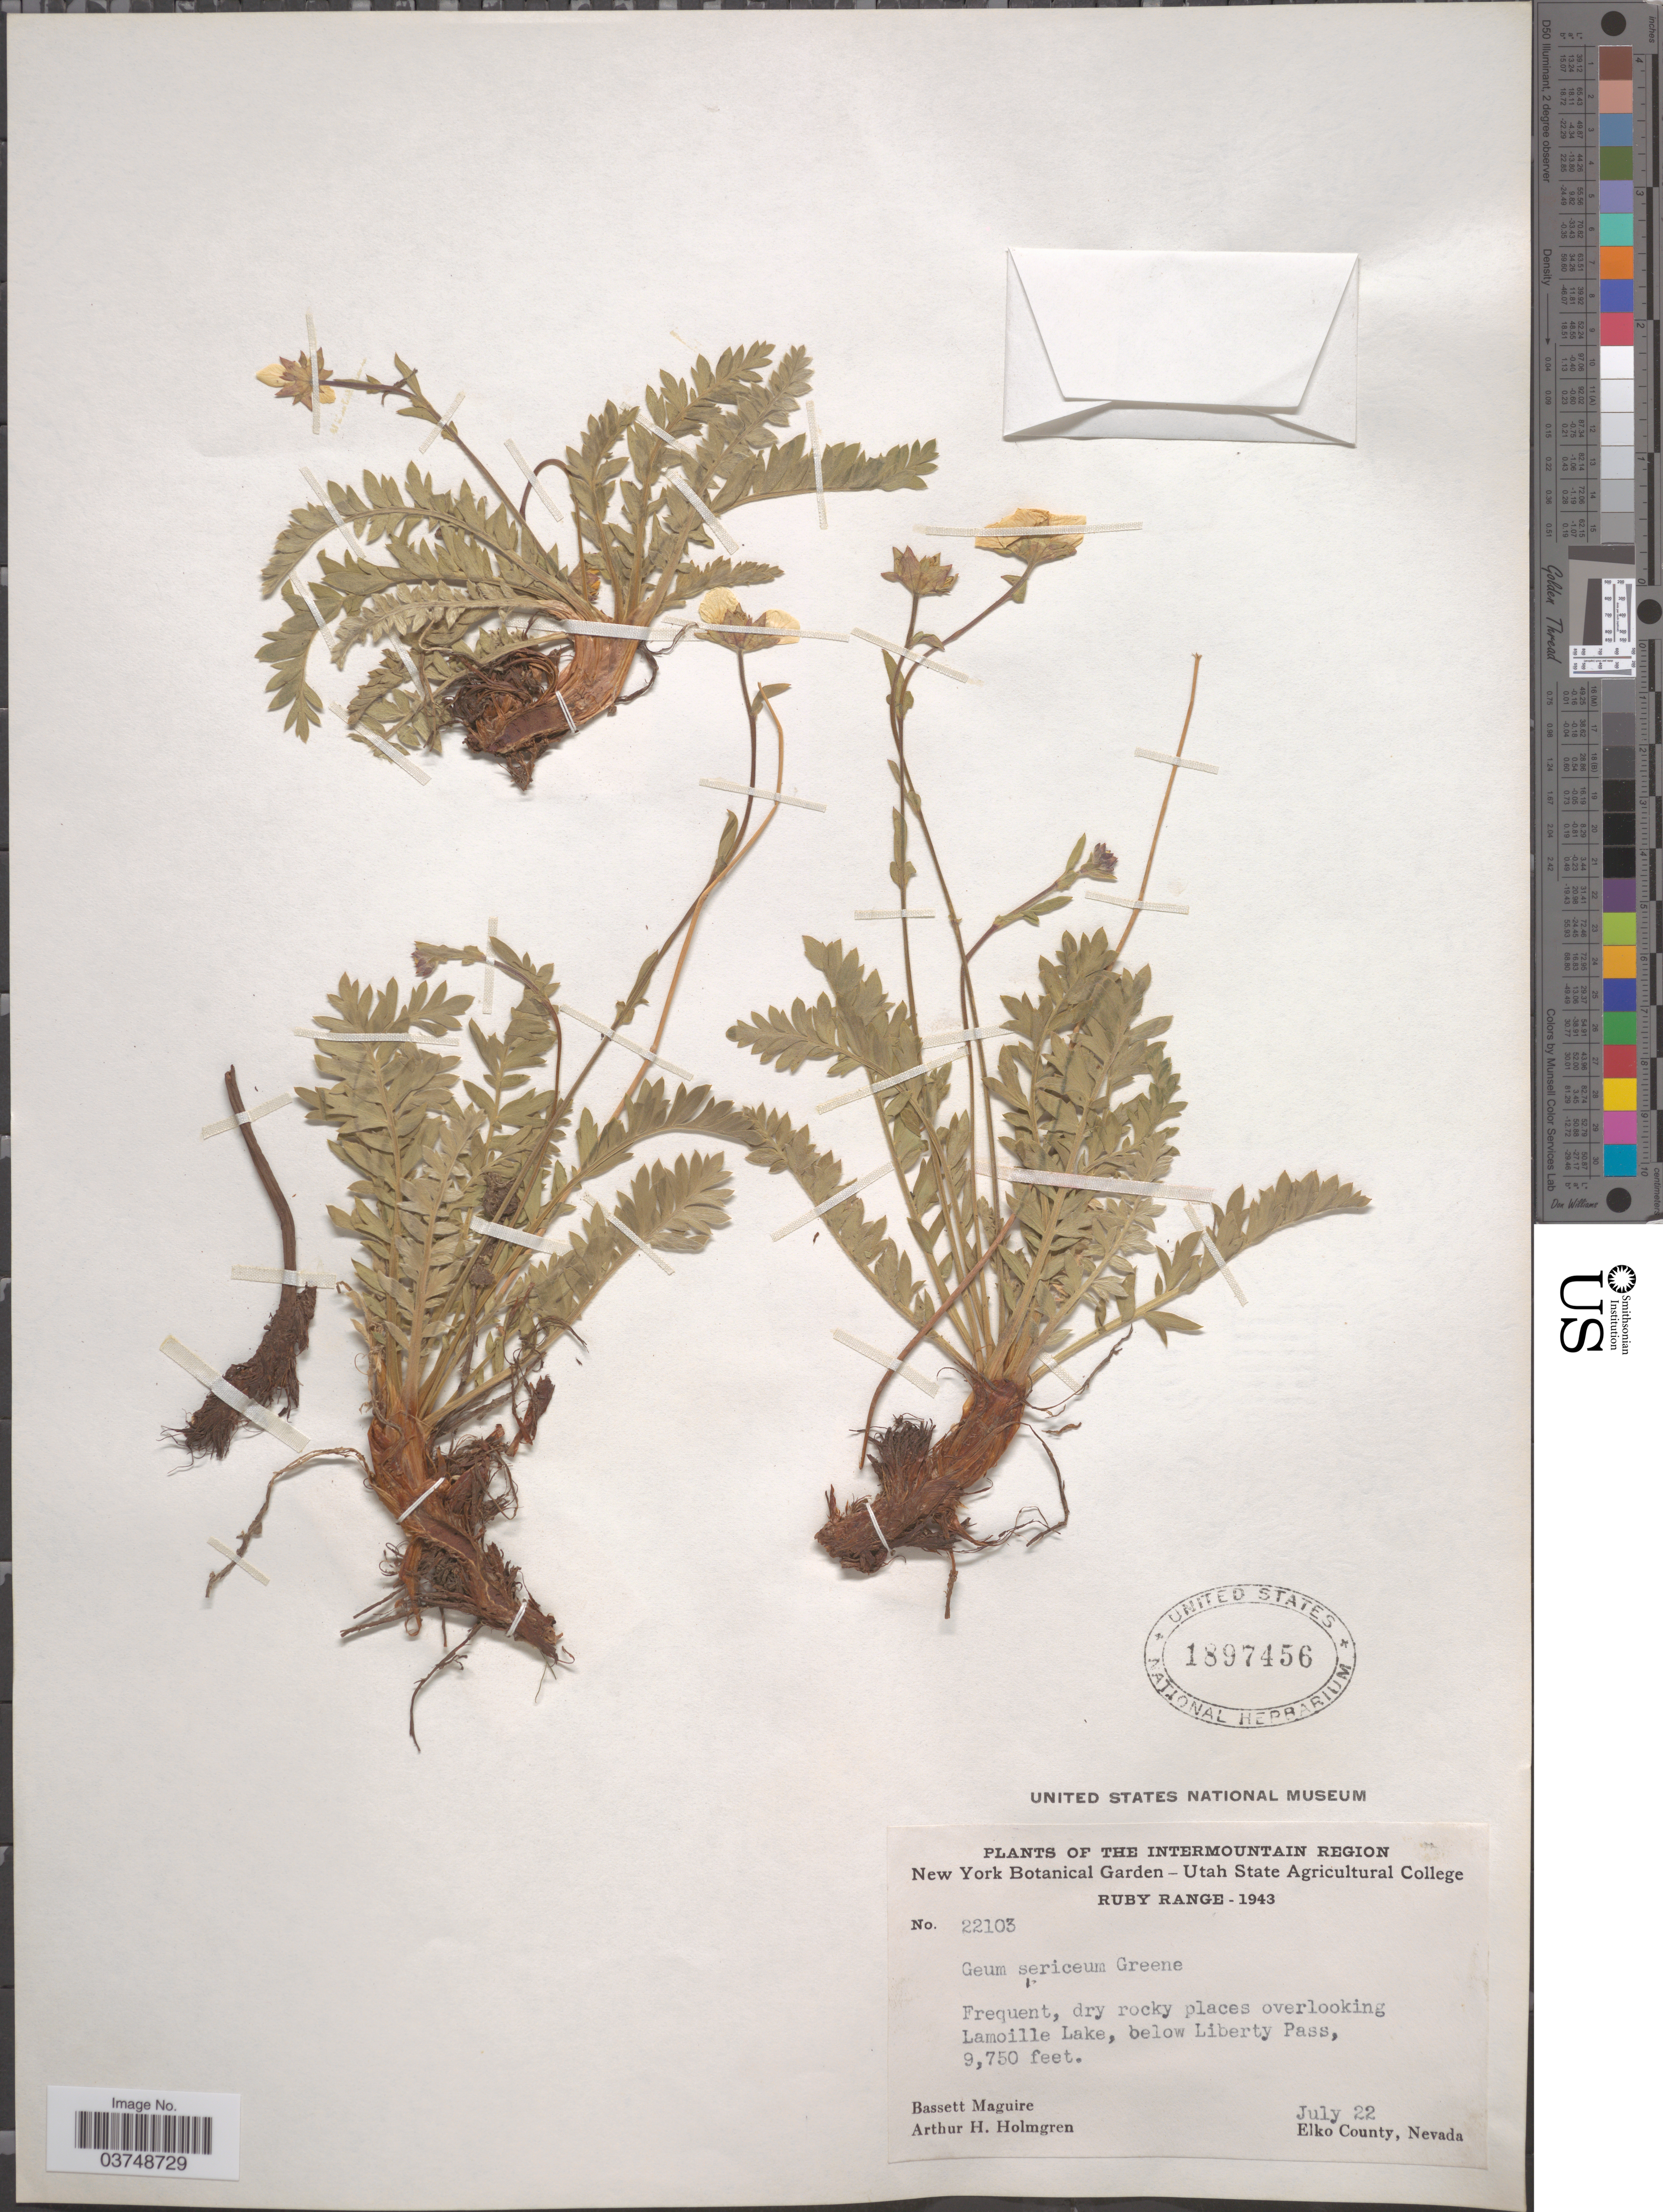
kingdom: Plantae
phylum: Tracheophyta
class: Magnoliopsida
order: Rosales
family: Rosaceae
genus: Geum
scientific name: Geum rossii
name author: (R. Br.) Ser.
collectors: B. Maguire & A. H. Holmgren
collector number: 22103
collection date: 1943-07-22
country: United States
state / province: Nevada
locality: The Intermountain. Dry rocky places overlooking Lamoille Lake, below Liberty Pass. Elko County.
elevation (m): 2972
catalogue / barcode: US 1897456